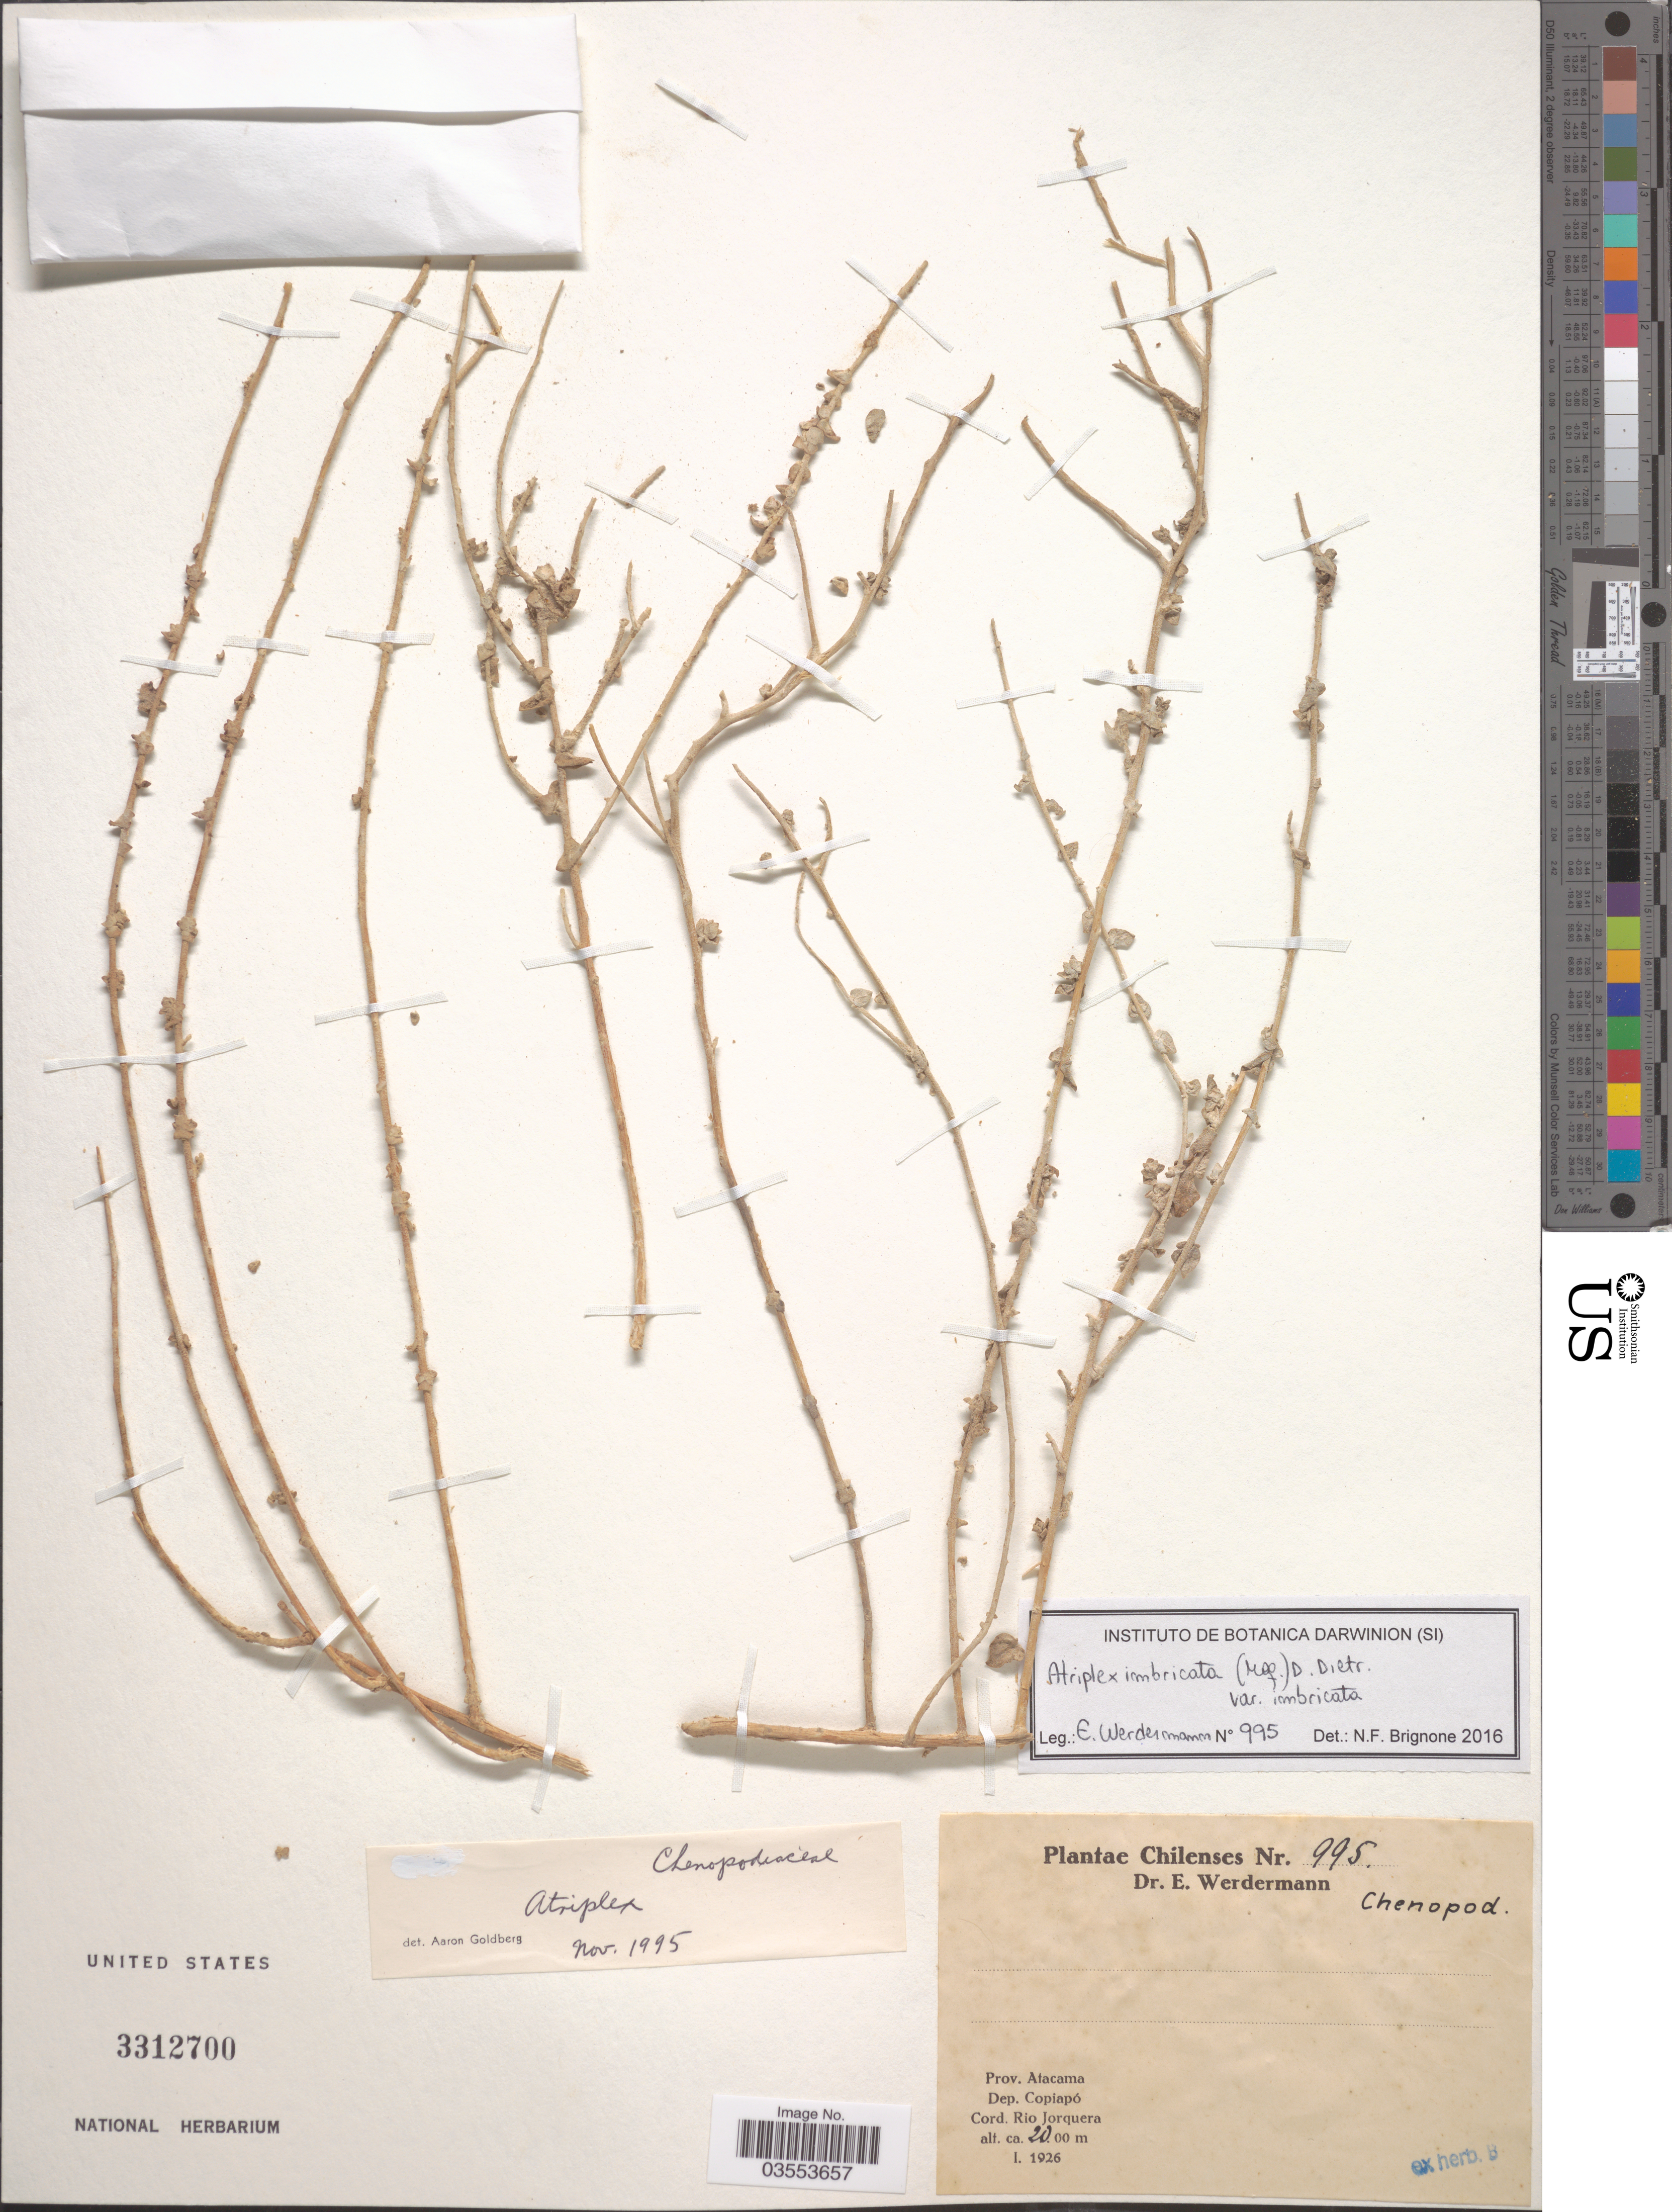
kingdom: Plantae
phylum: Tracheophyta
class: Magnoliopsida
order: Caryophyllales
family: Amaranthaceae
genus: Atriplex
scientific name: Atriplex sp.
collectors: E. Werdermann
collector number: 995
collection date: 1926-01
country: Chile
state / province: Atacama (III)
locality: Prov. Atacama. Dep. Copiapó. Cord. Rio Jorquera.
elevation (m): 2000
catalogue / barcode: US 3312700